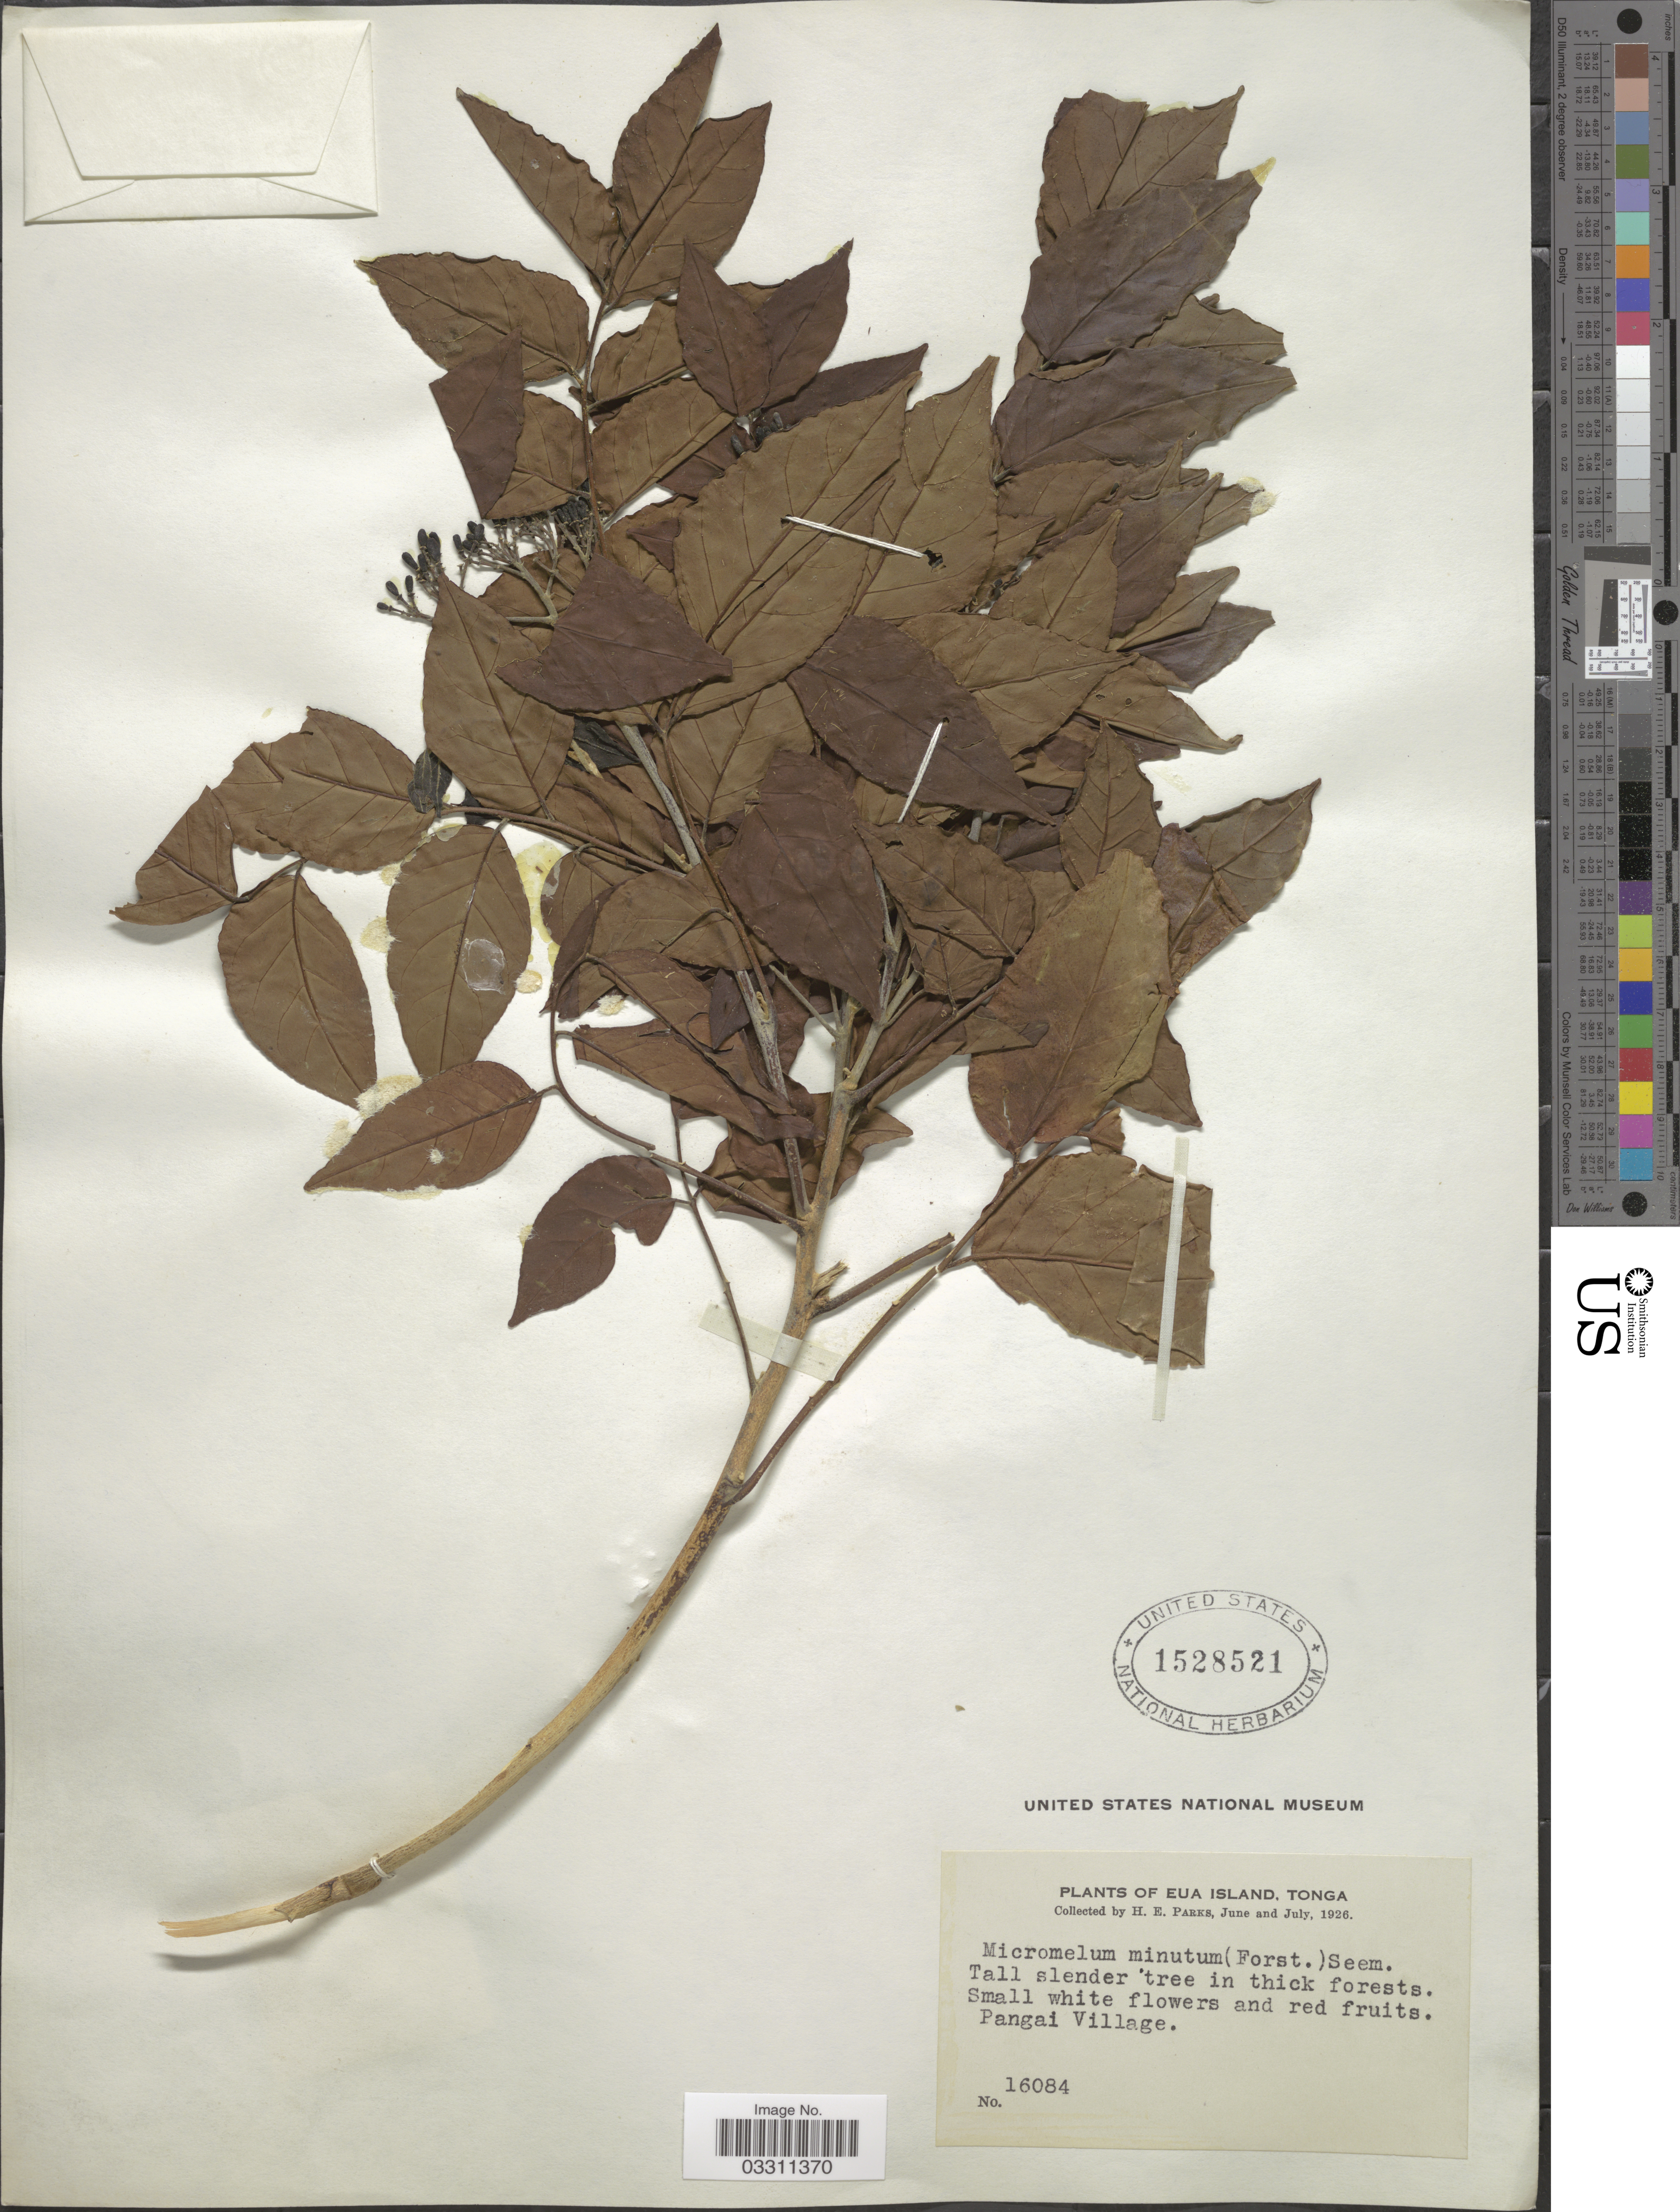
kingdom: Plantae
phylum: Tracheophyta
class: Magnoliopsida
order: Sapindales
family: Rutaceae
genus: Micromelum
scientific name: Micromelum minutum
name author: (G. Forst.) Wight & Arn.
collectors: H. E. Parks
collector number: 16084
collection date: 1926-06/1926-07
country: Tonga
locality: Eua Island. Pangai Village.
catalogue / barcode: US 1528521